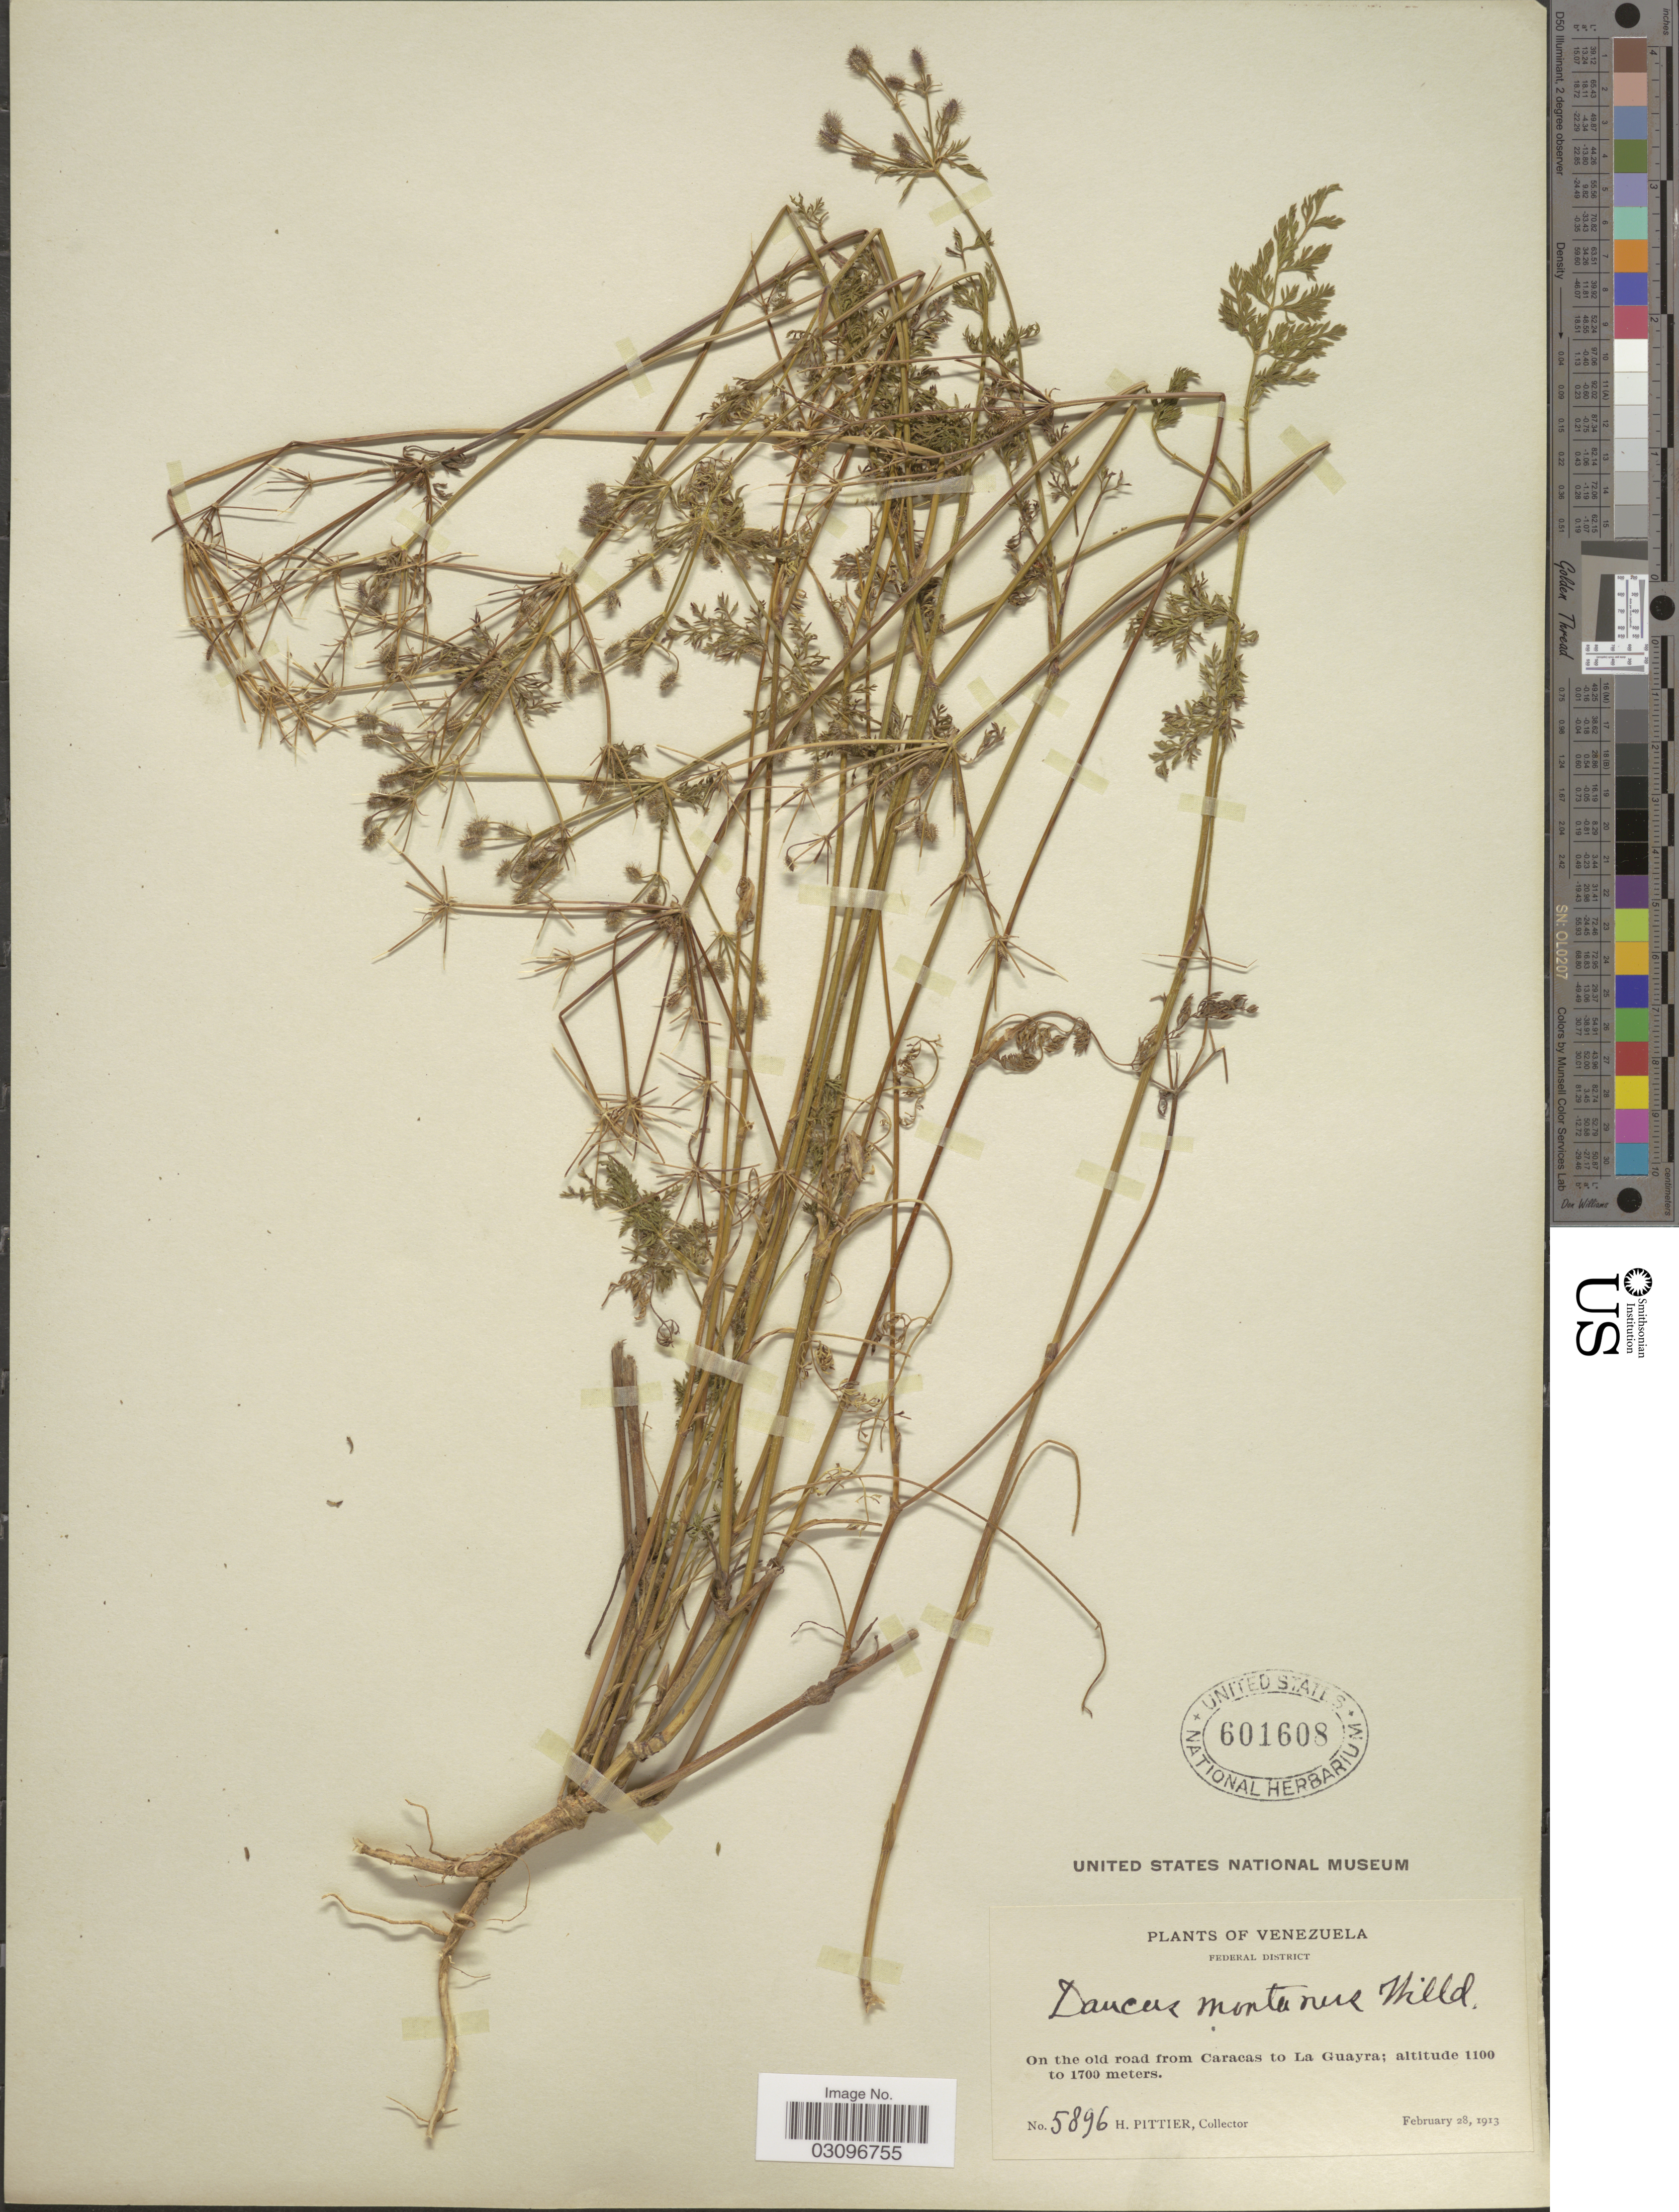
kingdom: Plantae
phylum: Tracheophyta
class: Magnoliopsida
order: Apiales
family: Apiaceae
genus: Daucus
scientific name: Daucus montanus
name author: Humb. & Bonpl. ex Spreng.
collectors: H. F. Pittier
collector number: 5896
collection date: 1913-02-28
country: Venezuela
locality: Federal District. On the old road from Caracas to La Guayra.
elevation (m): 1100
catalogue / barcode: US 601608